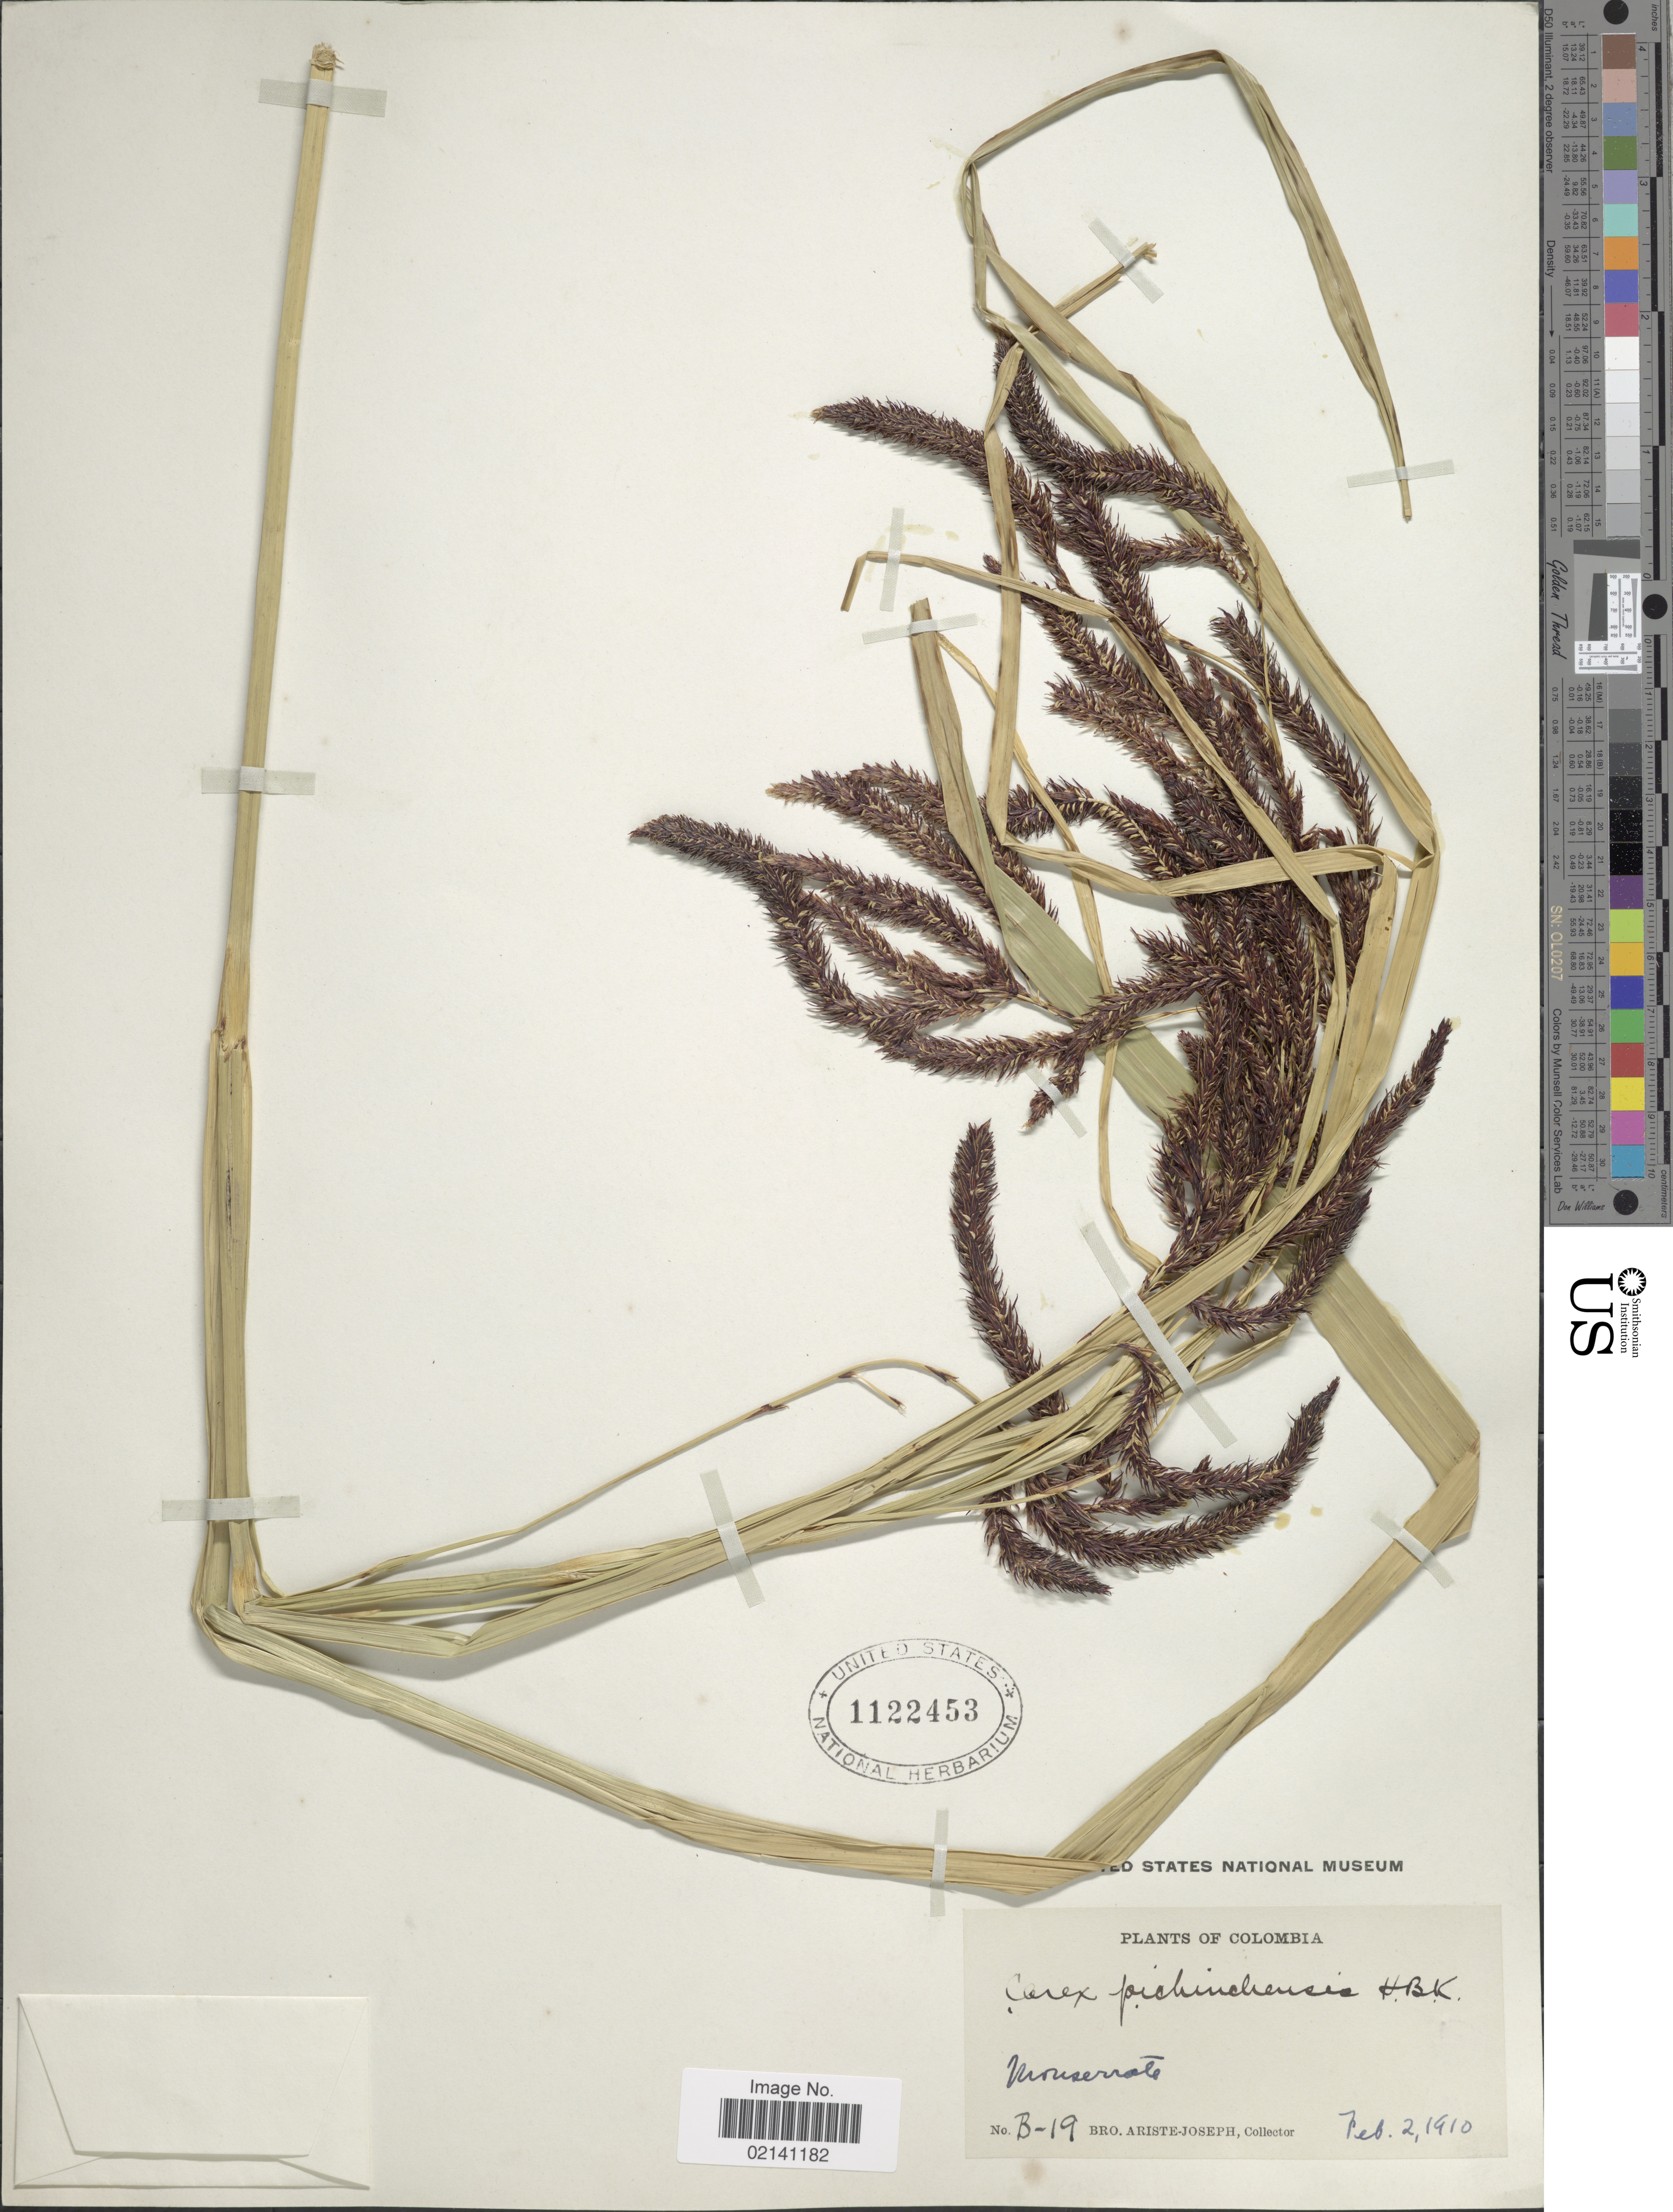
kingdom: Plantae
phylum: Tracheophyta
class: Liliopsida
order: Poales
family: Cyperaceae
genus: Carex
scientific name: Carex pichinchensis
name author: Kunth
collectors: Bro. Ariste-Joseph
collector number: B-19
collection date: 1910-02-02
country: Colombia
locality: Monserrate.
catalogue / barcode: US 1122453